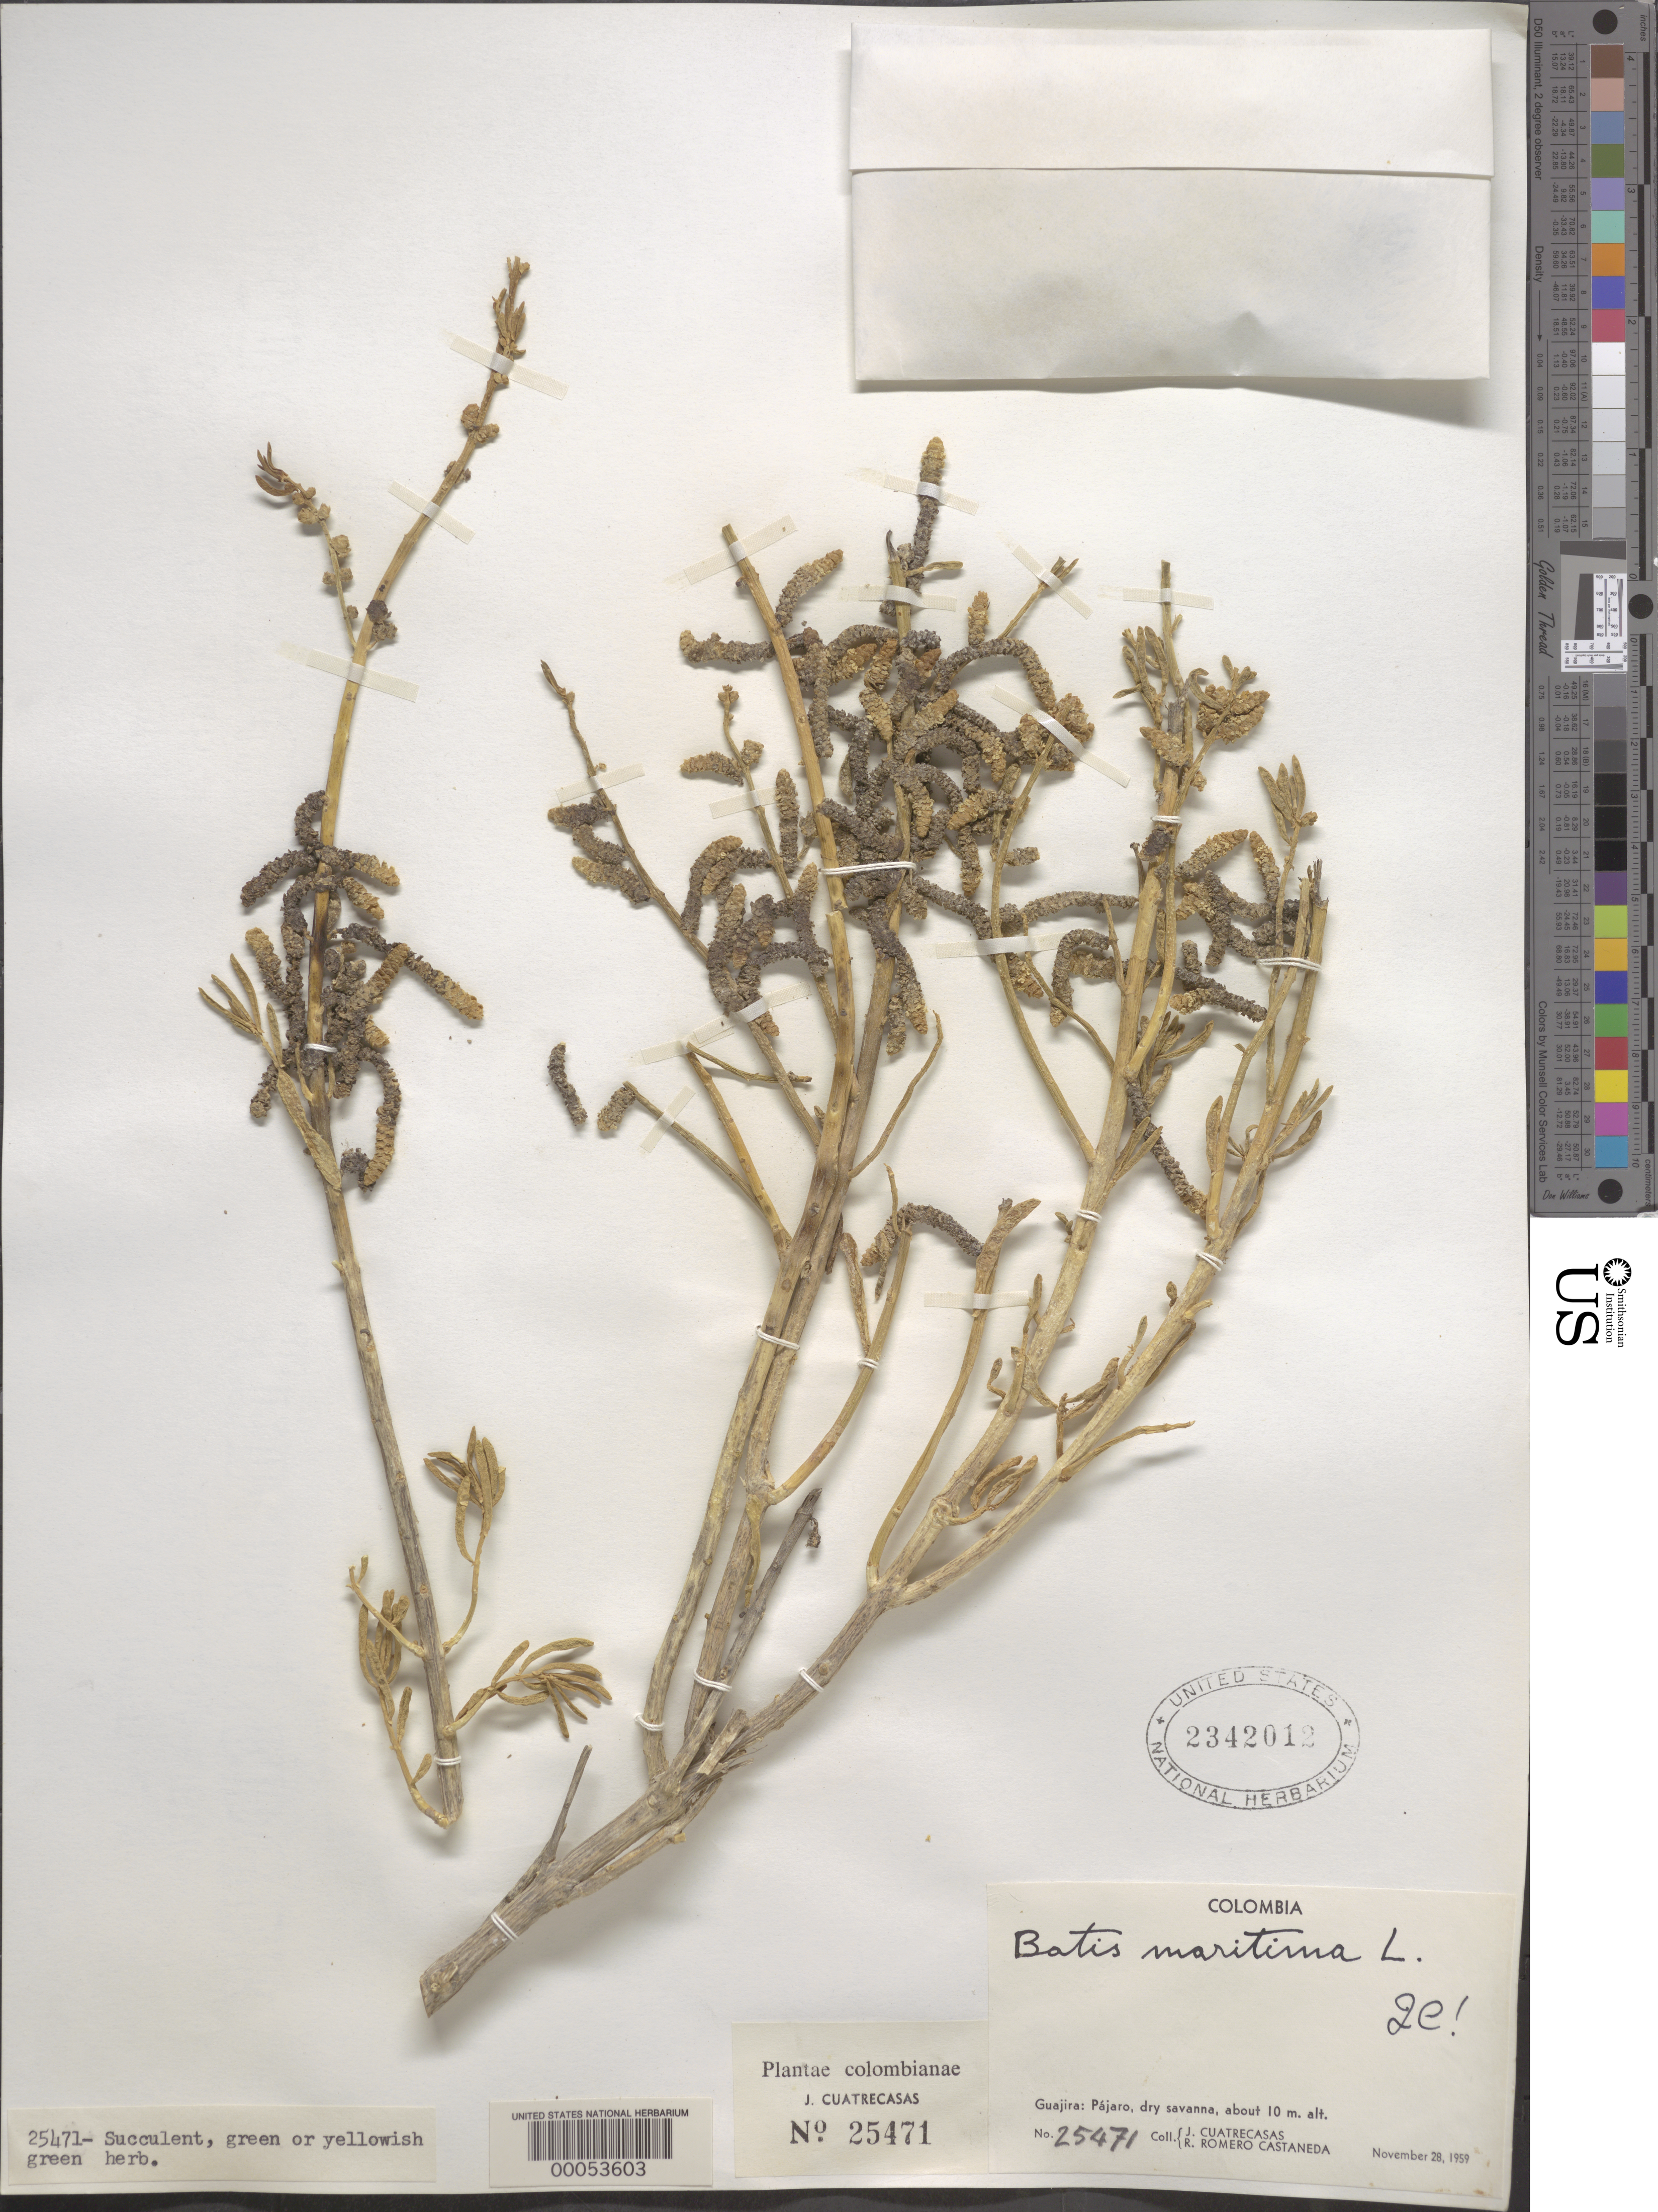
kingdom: Plantae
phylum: Tracheophyta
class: Magnoliopsida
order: Brassicales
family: Bataceae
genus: Batis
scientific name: Batis maritima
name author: L.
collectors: J. Cuatrecasas & R. Romero Castañeda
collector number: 25471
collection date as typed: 28 Nov 1959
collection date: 1959-11-28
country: Colombia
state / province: La Guajira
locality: Pajaro, dry savanna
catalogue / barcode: US 2342012